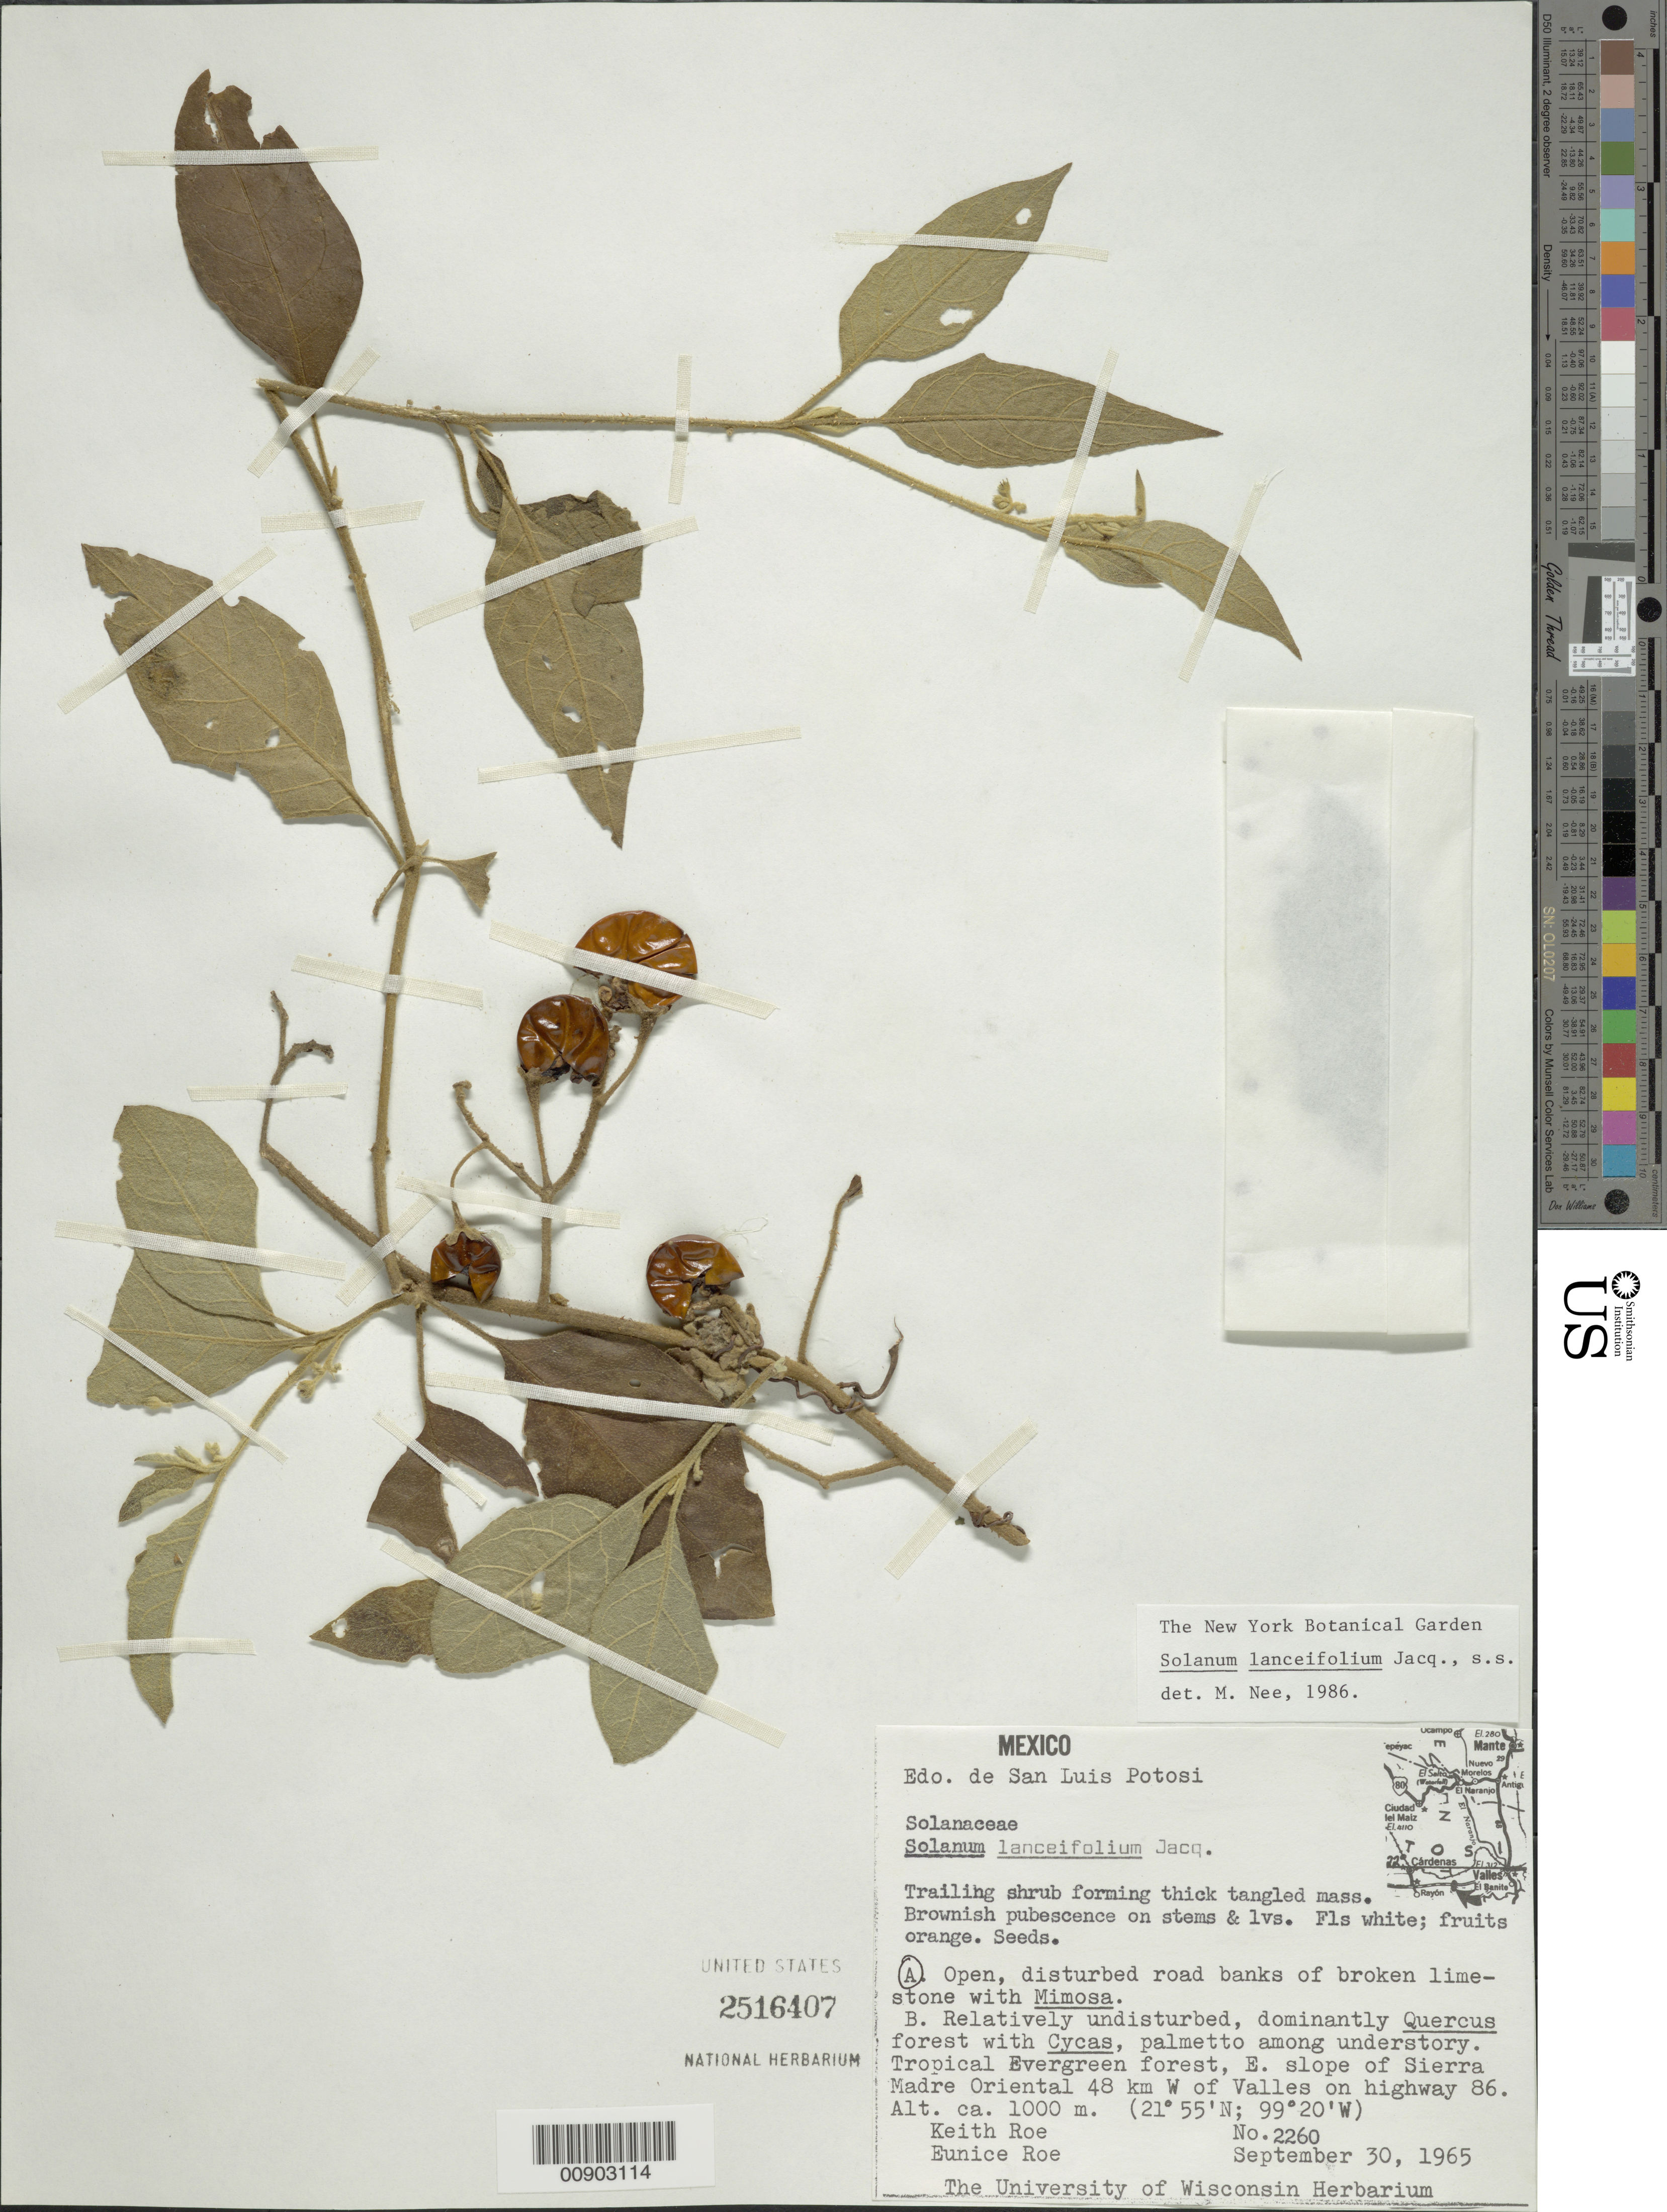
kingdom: Plantae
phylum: Tracheophyta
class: Magnoliopsida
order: Solanales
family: Solanaceae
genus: Solanum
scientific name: Solanum lanceolatum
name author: Cav.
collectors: K. E. Roe & E. Roe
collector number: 2260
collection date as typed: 30 Sep 1965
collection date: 1965-09-30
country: Mexico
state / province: San Luis Potosí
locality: E. slope of Sierra Madre Oriental 48 km W of Valles on highway 86. San Luis Potosí.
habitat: Open, disturbed road banks of broken limestone with Mimosa. Tropical Evergreen forest.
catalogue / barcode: US 2516407